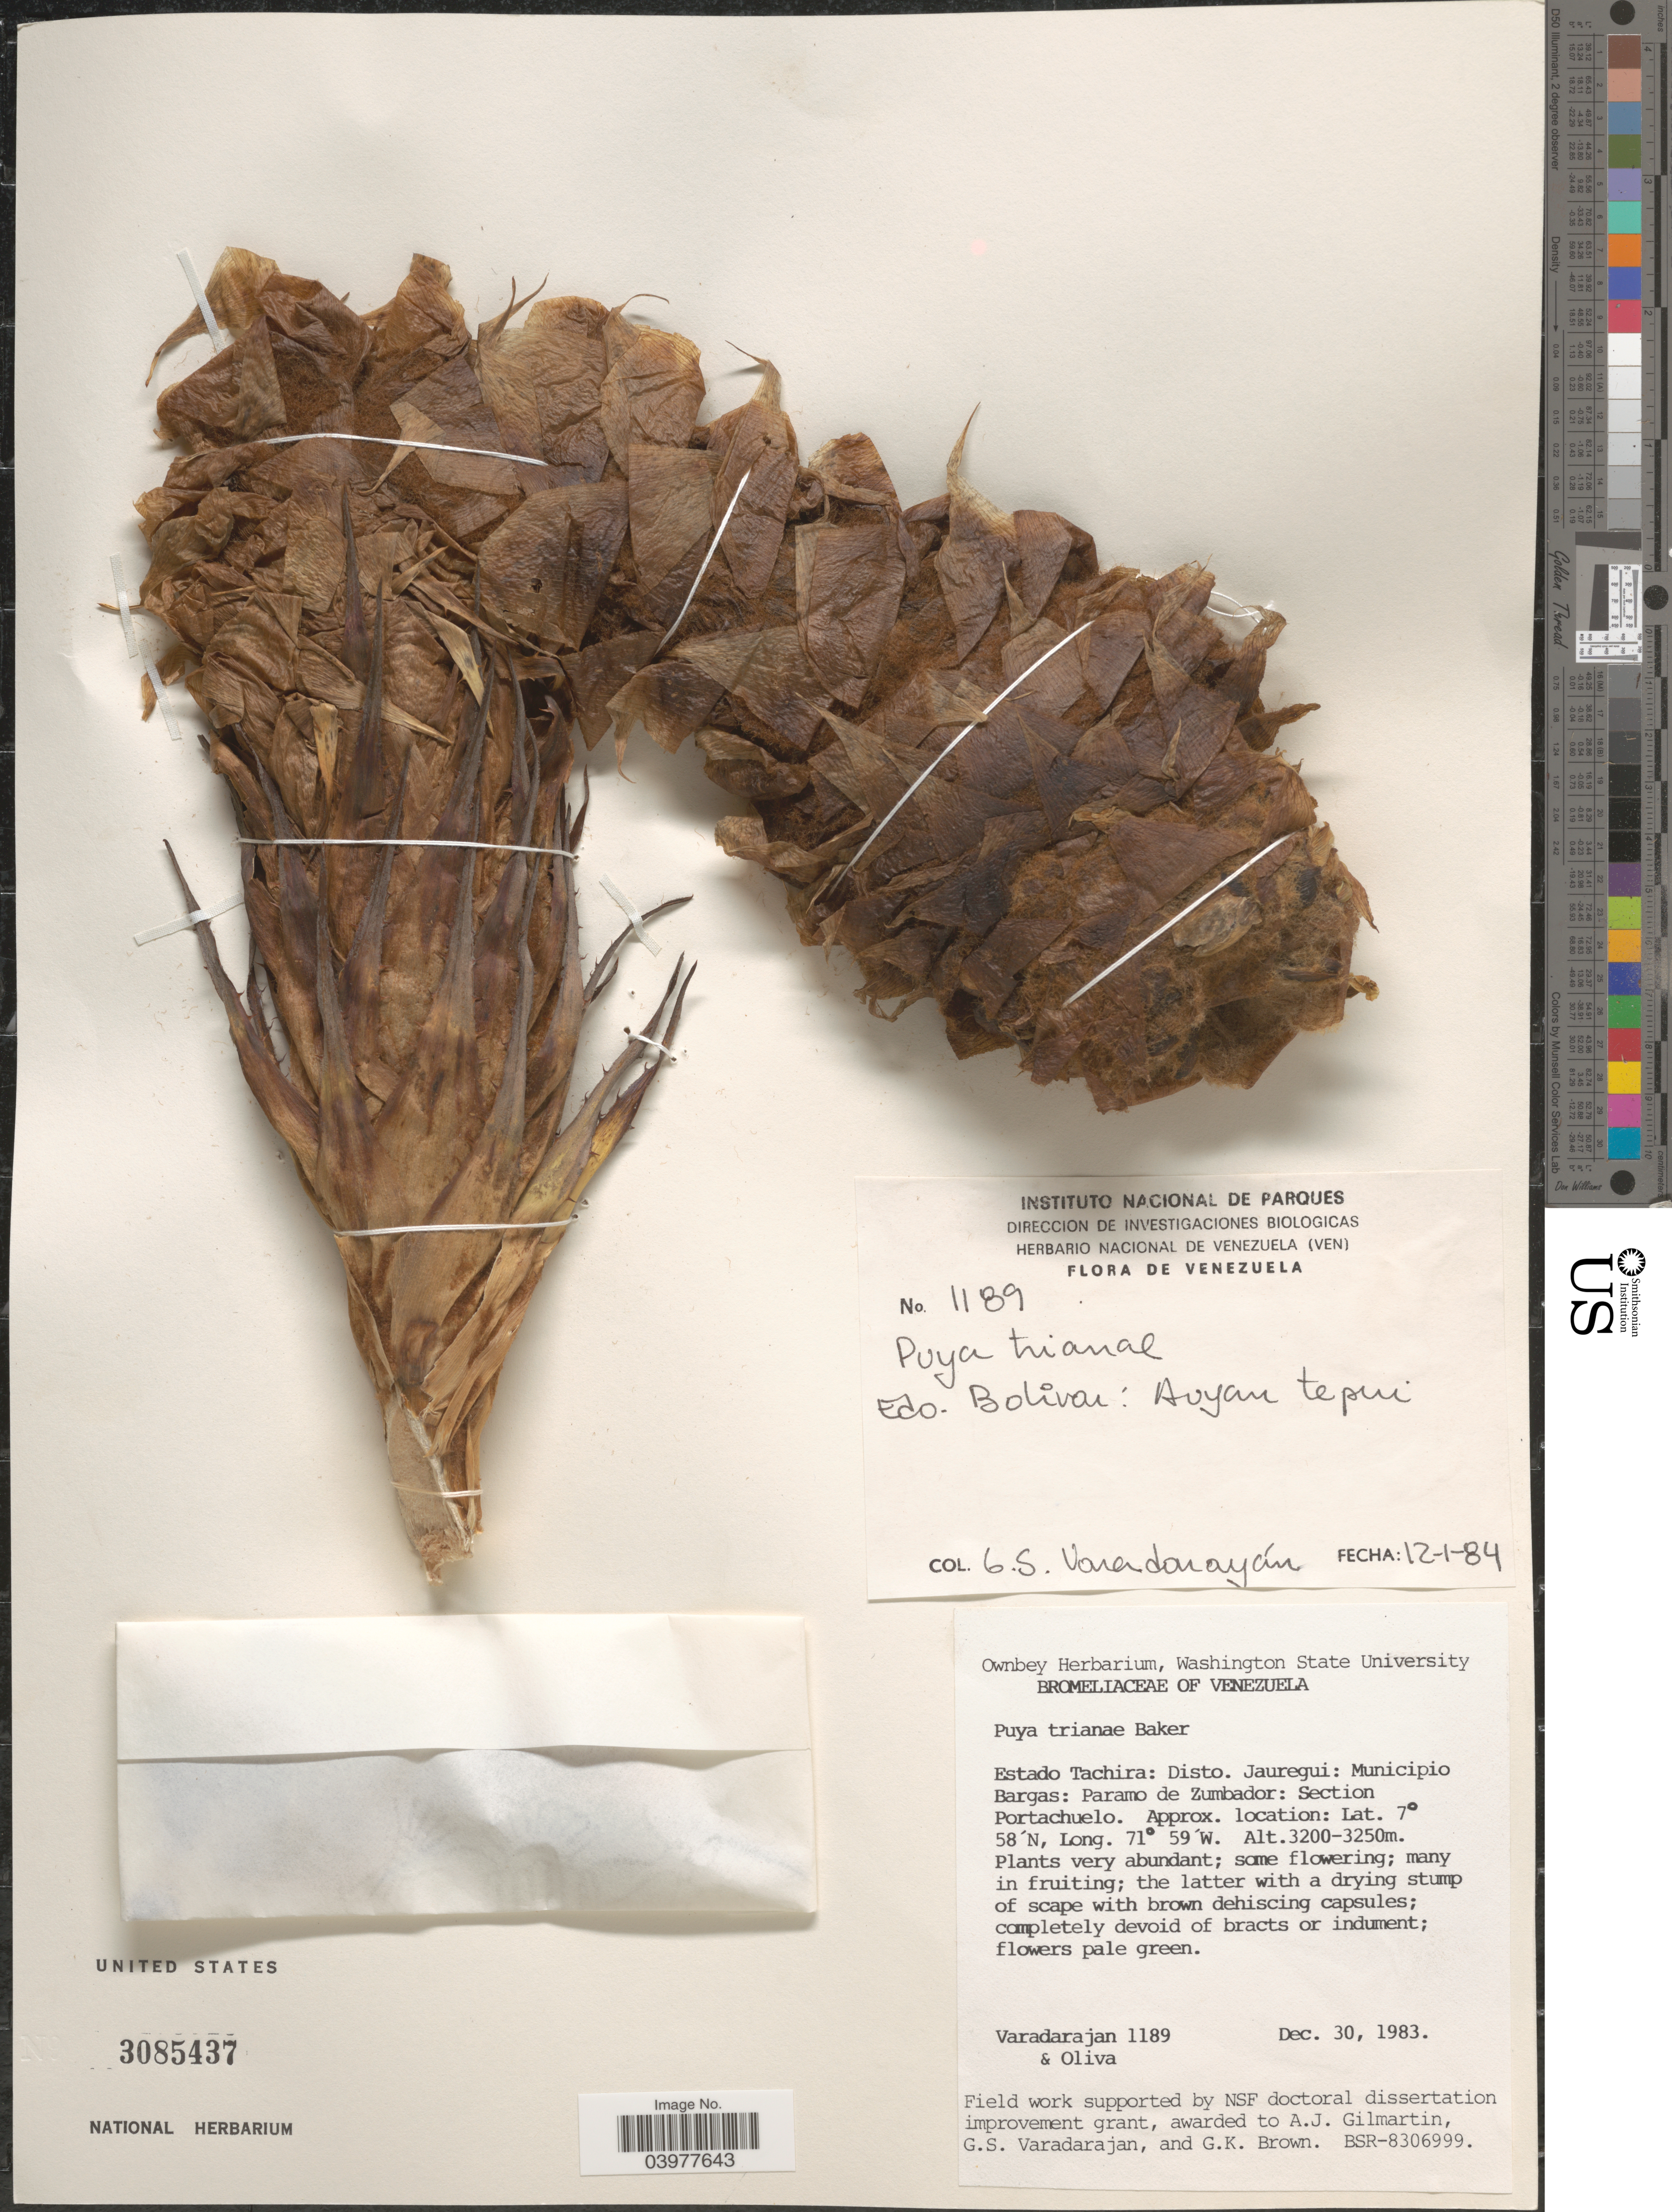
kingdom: Plantae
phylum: Tracheophyta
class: Liliopsida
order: Poales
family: Bromeliaceae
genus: Puya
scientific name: Puya trianae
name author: Baker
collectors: G. S. Varadarajan & -. Oliva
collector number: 1189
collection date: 1983-12-30/1984-01-12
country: Venezuela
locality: Edo. Bolivar: Auyan tepui. Estado Tachira: Disto. Jauregui: Municipio Bargas: Paramo de Zumbador: Section Portachuelo.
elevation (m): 3200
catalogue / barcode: US 3085437